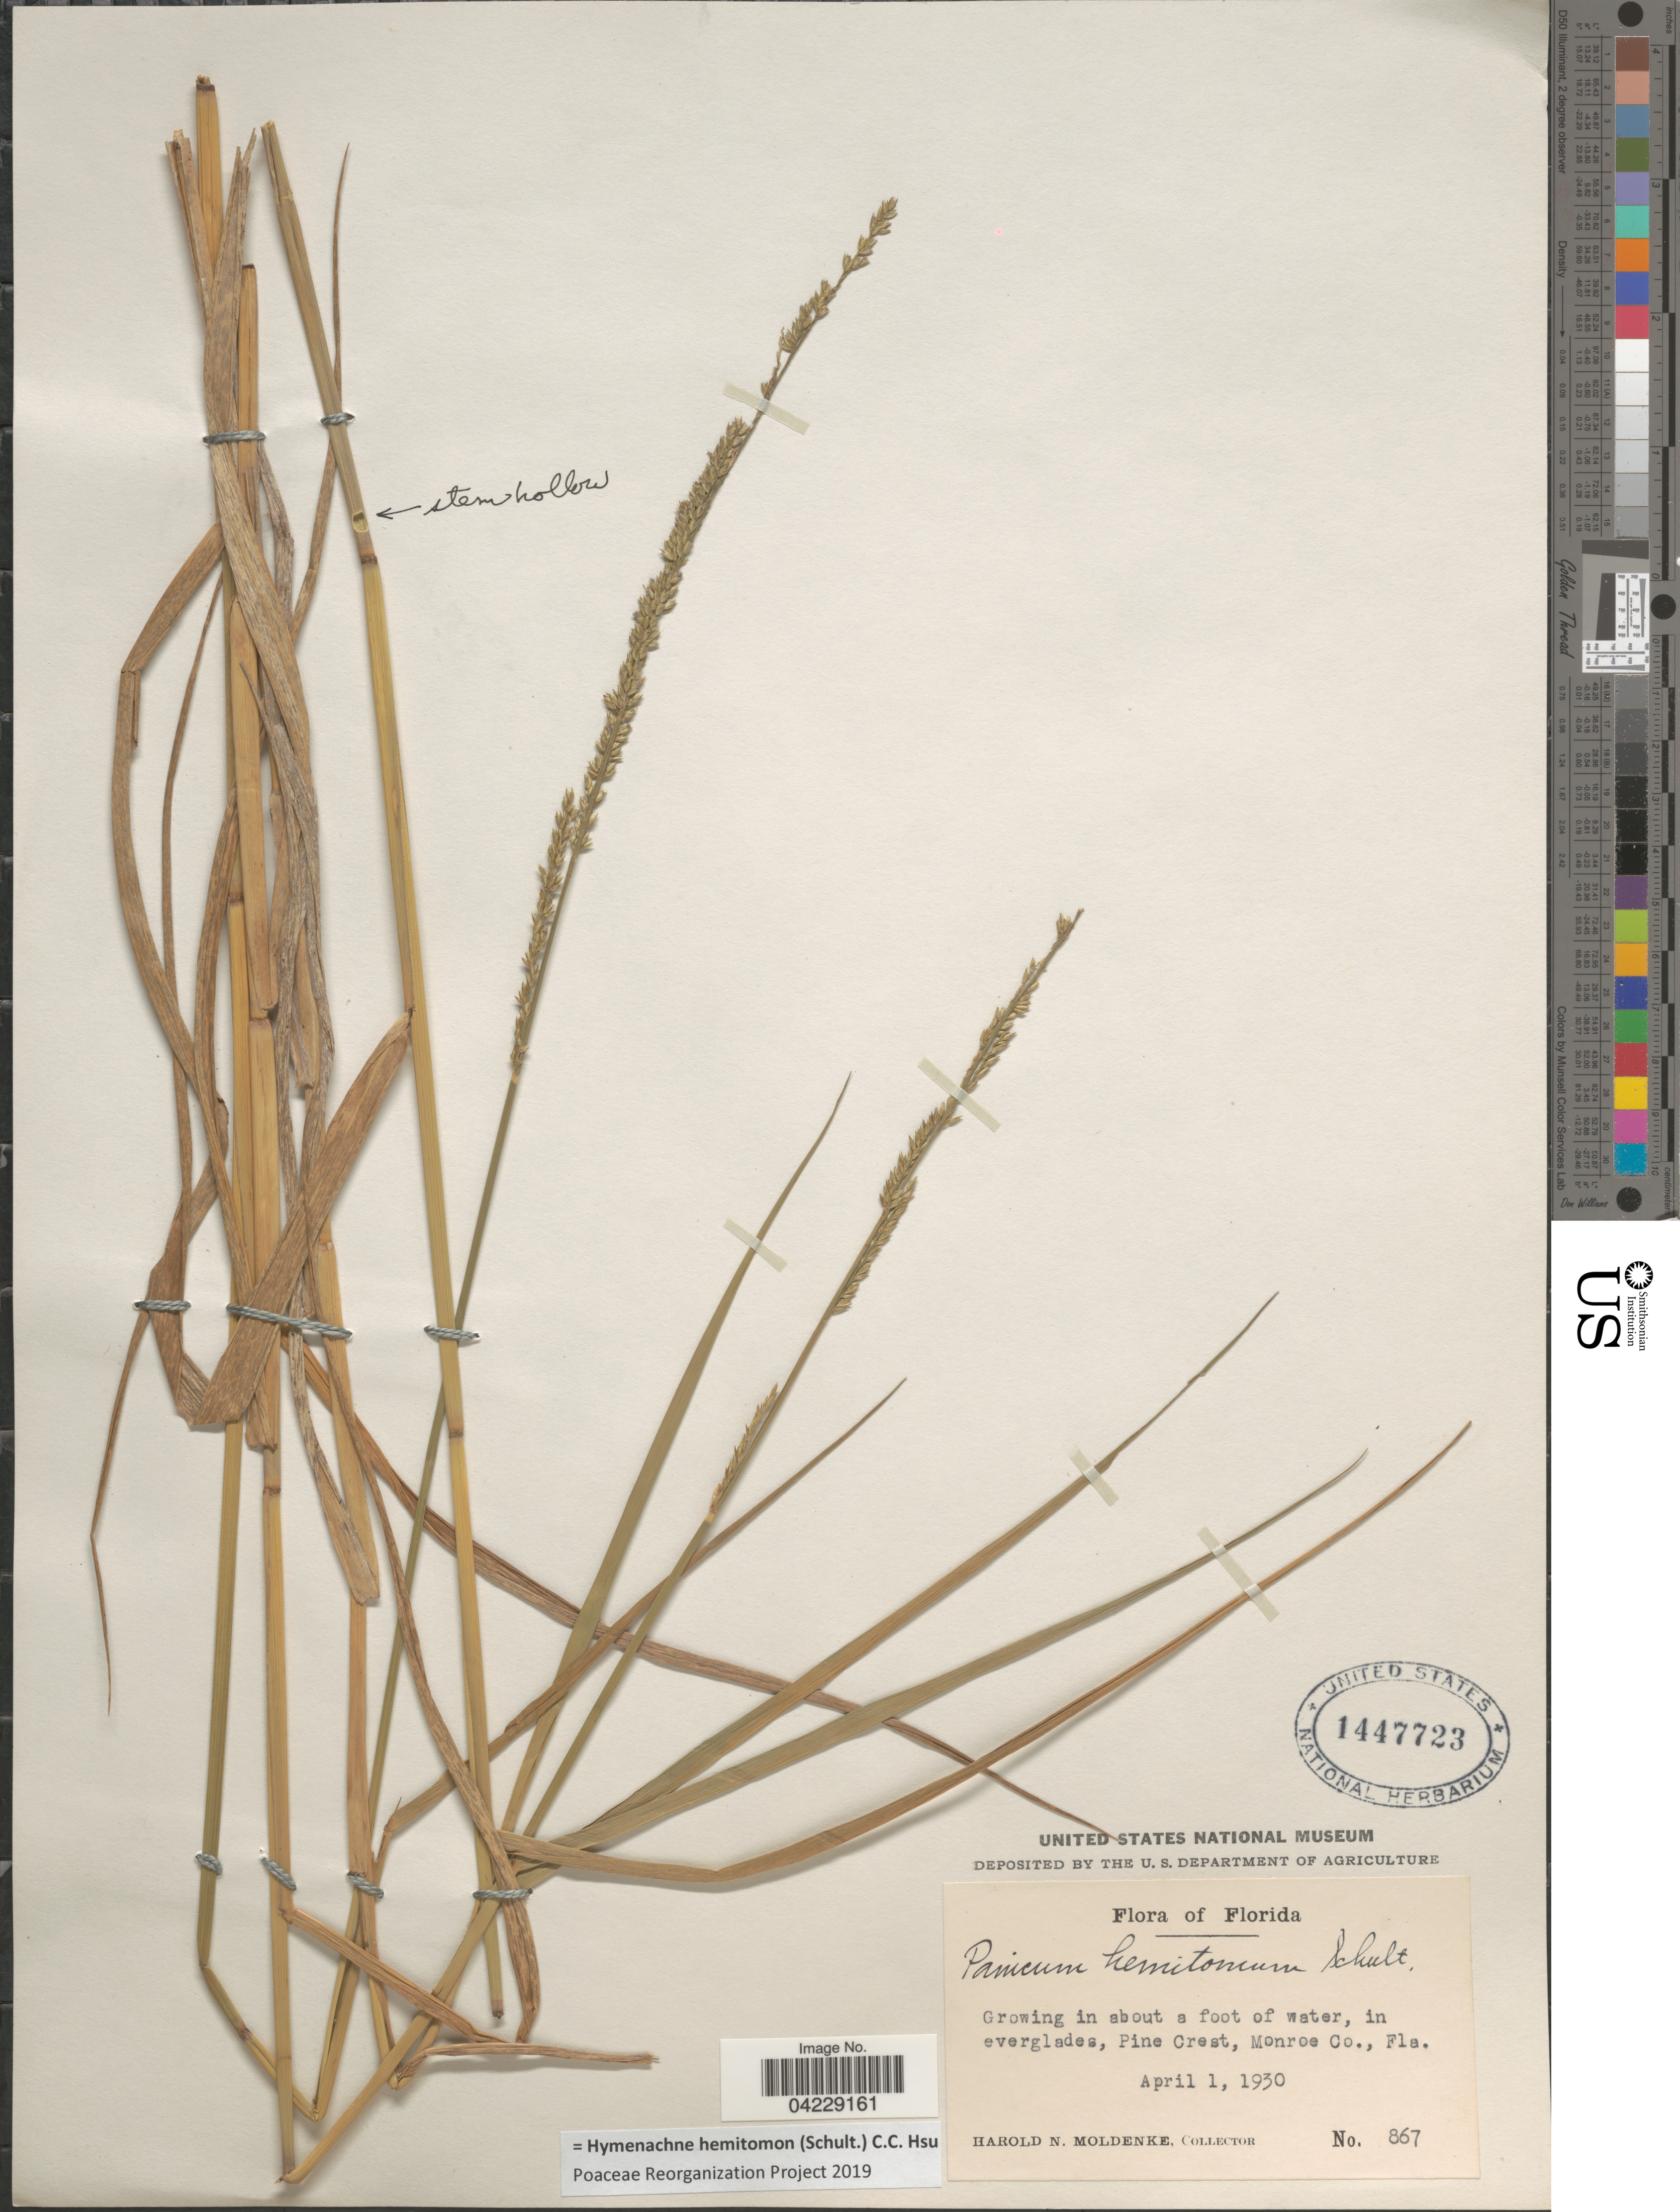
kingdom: Plantae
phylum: Tracheophyta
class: Liliopsida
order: Poales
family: Poaceae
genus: Hymenachne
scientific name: Hymenachne hemitomon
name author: (Schult.) C. C. Hsu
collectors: H. N. Moldenke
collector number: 867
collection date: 1930-04-01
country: United States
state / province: Florida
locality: In everglades, Pine Crest, Monroe Co.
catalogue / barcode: US 1447723